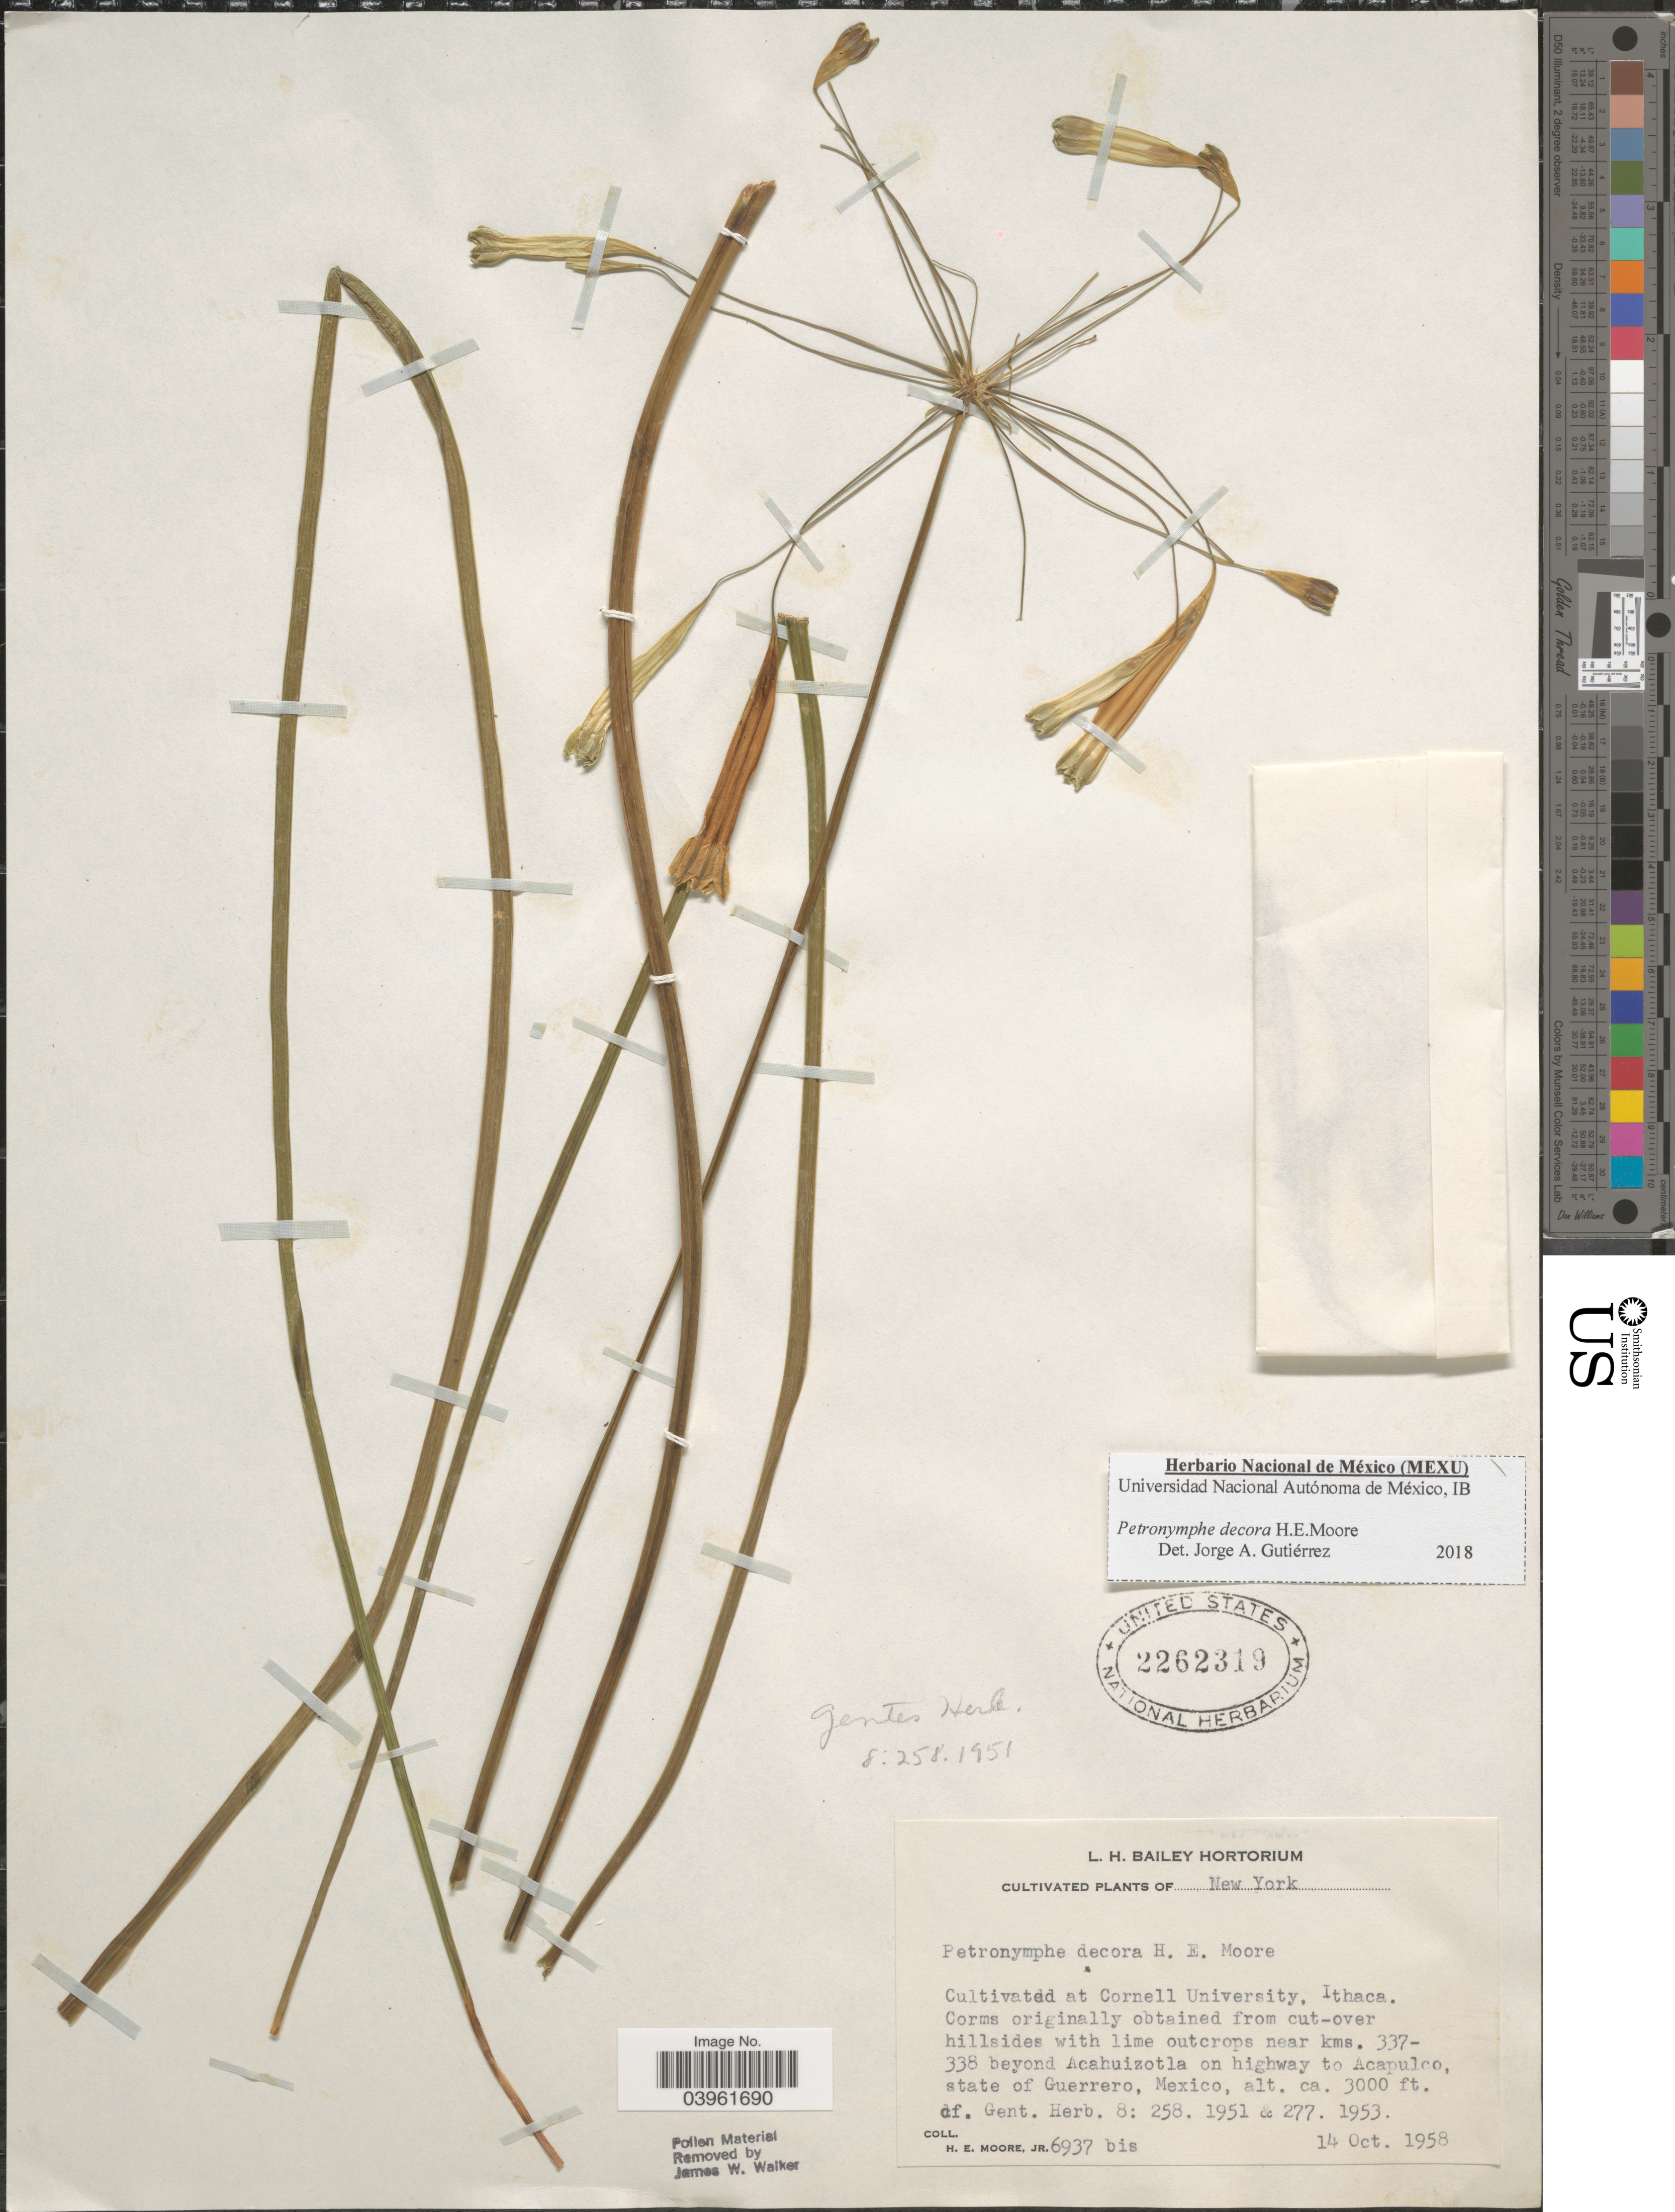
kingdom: Plantae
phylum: Tracheophyta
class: Liliopsida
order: Asparagales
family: Asparagaceae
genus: Petronymphe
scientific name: Petronymphe decora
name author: H.E. Moore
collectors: H. Moore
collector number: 6937bis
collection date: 1958-10-14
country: United States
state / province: New York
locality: At Cornell University, Ithaca.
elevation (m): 914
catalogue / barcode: US 2262319